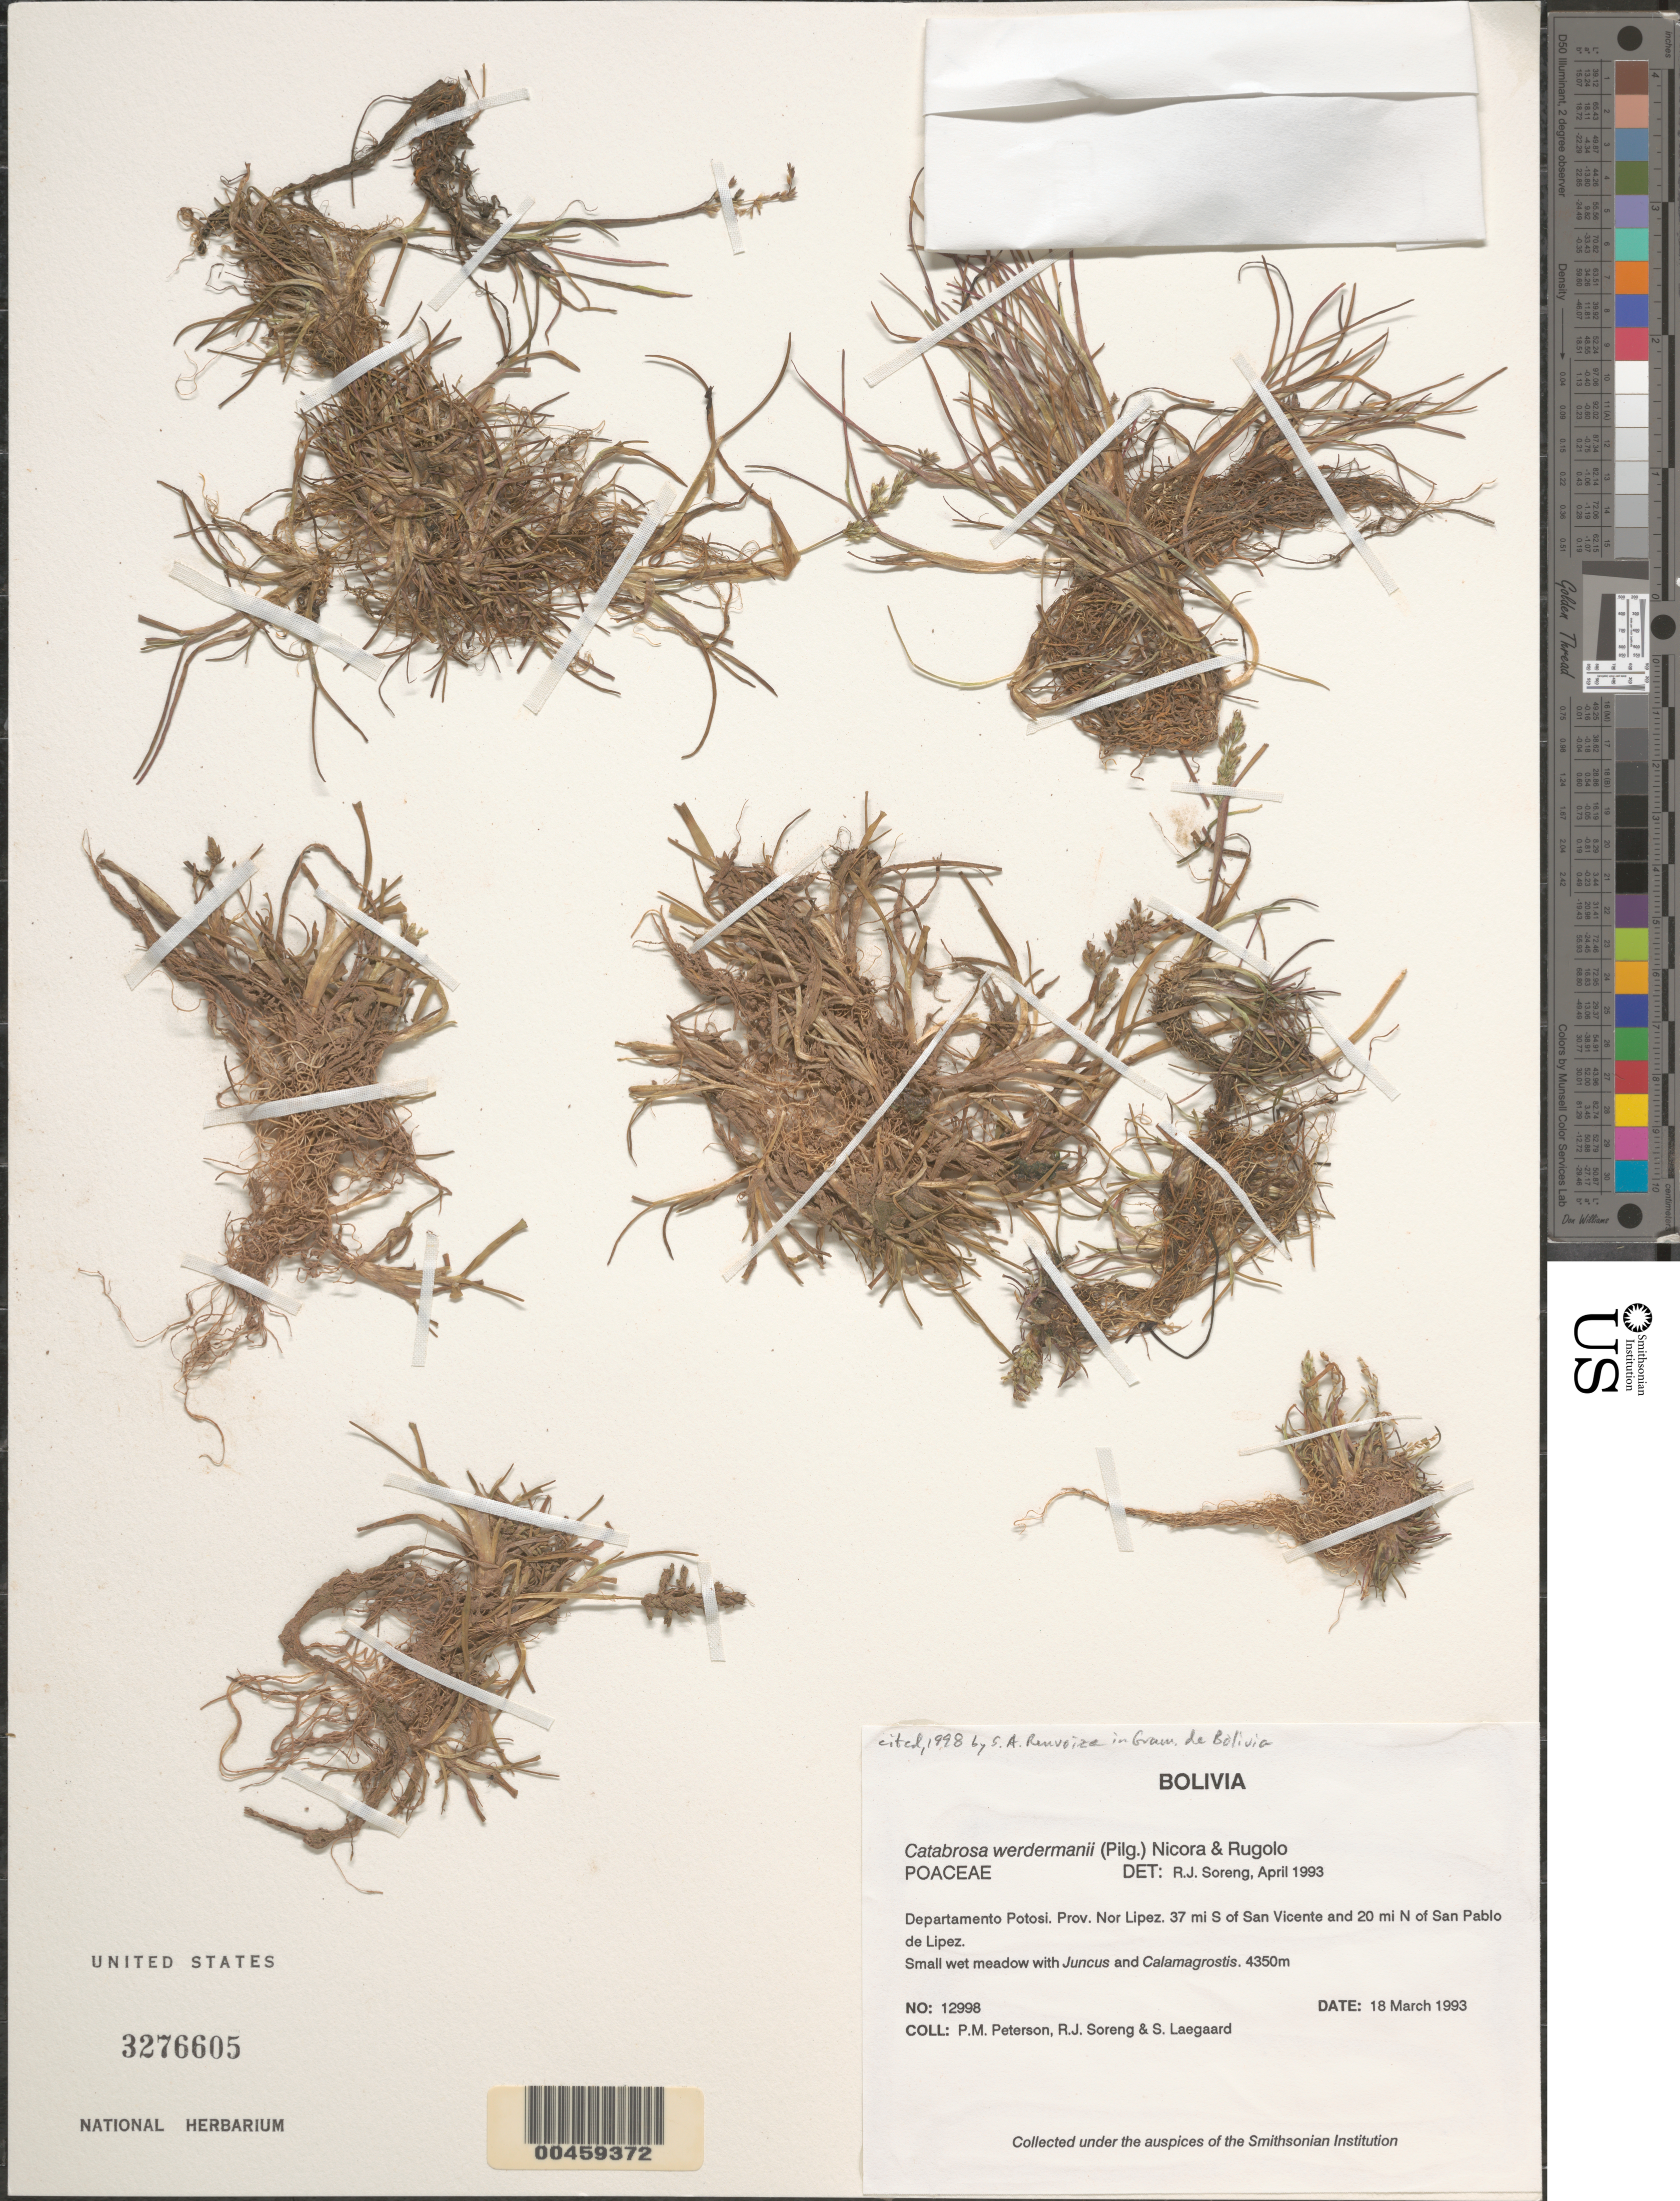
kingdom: Plantae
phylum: Tracheophyta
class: Liliopsida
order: Poales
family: Poaceae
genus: Catabrosa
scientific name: Catabrosa werdermannii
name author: (Pilg.) Nicora & Rúgolo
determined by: Soreng, Robert J., Research Associate (BOT), Smithsonian Institution - National Museum of Natural History (UNITED STATES)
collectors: P. M. Peterson, R. J. Soreng & S. Lægaard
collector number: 12998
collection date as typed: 18 Mar 1993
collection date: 1993-03-18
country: Bolivia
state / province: Potosí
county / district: Nor Lípez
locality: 14 mi S of San Vicente and 43 mi N of San Pablo de Lipez.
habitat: Small wet meadow with Juncus and Calamagrostis.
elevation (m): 4350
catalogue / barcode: US 3276605